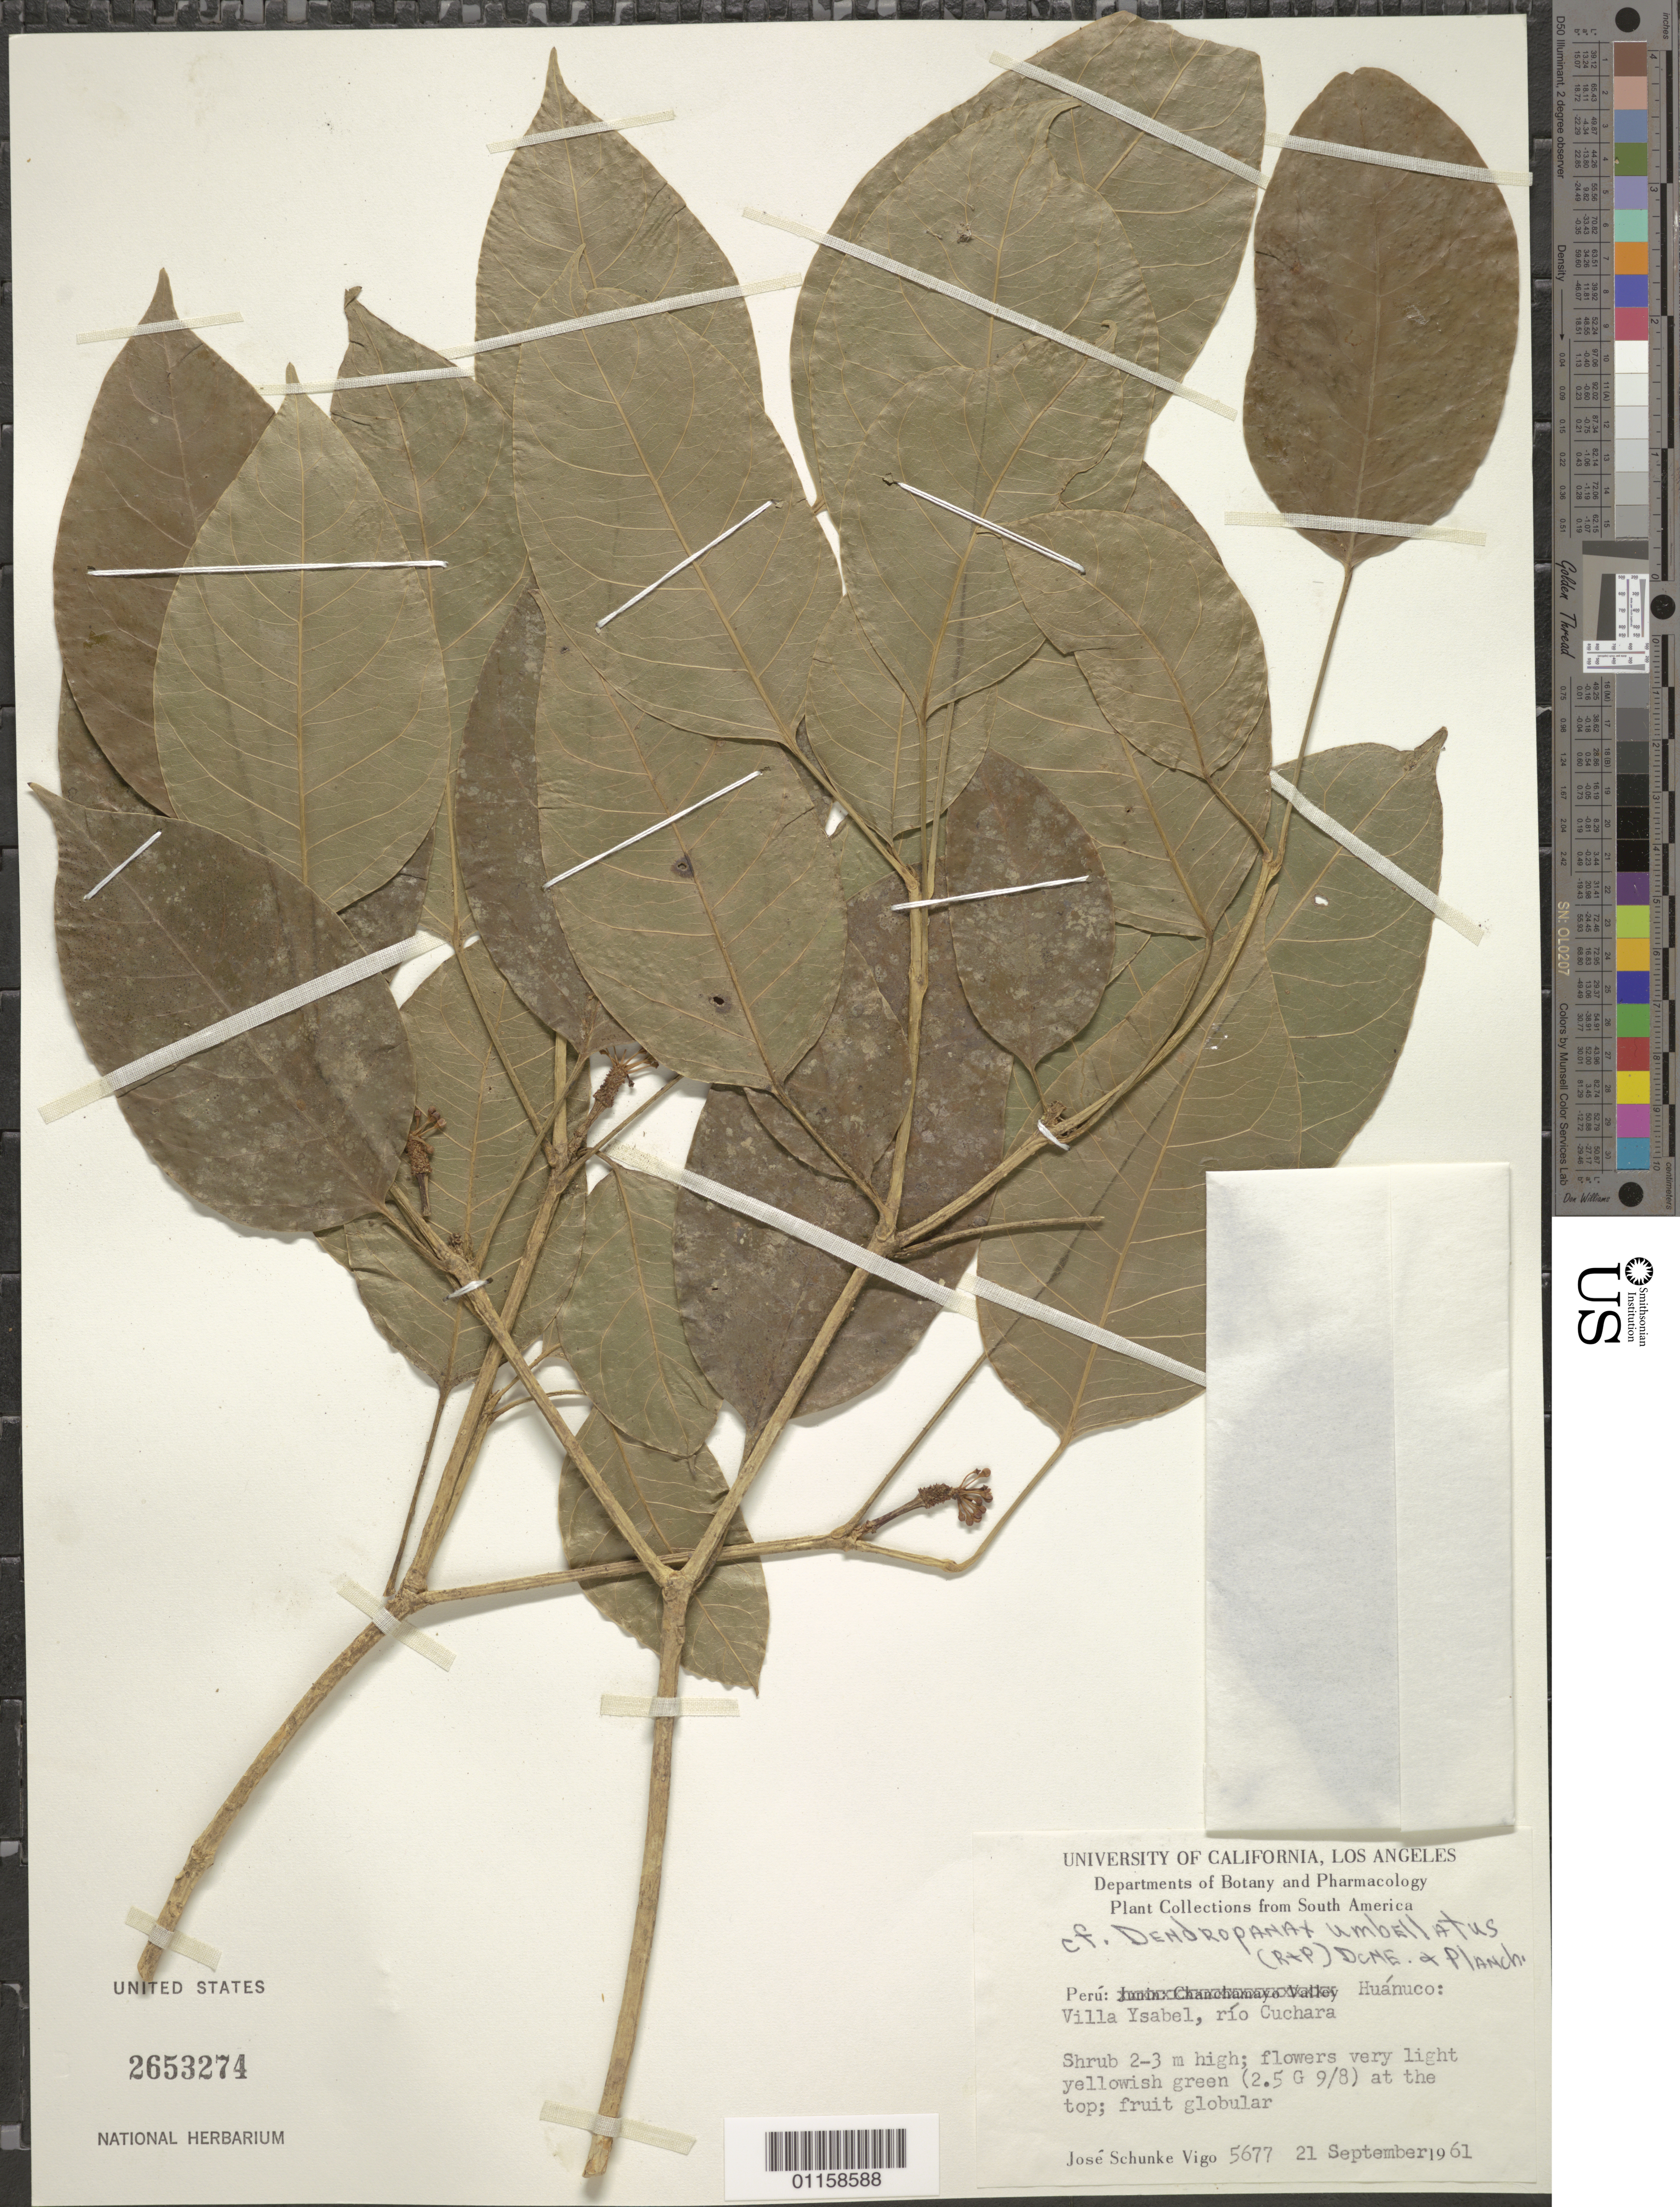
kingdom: Plantae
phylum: Tracheophyta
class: Magnoliopsida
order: Apiales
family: Araliaceae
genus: Dendropanax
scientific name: Dendropanax umbellatus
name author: (Ruiz & Pav.) J.F. Macbr.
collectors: J. Schunke Vigo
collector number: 5677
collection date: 1961-09-21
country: Peru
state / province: Huánuco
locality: Villa Ysabel, Rio Cuchara.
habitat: Shrub.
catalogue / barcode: US 2653274